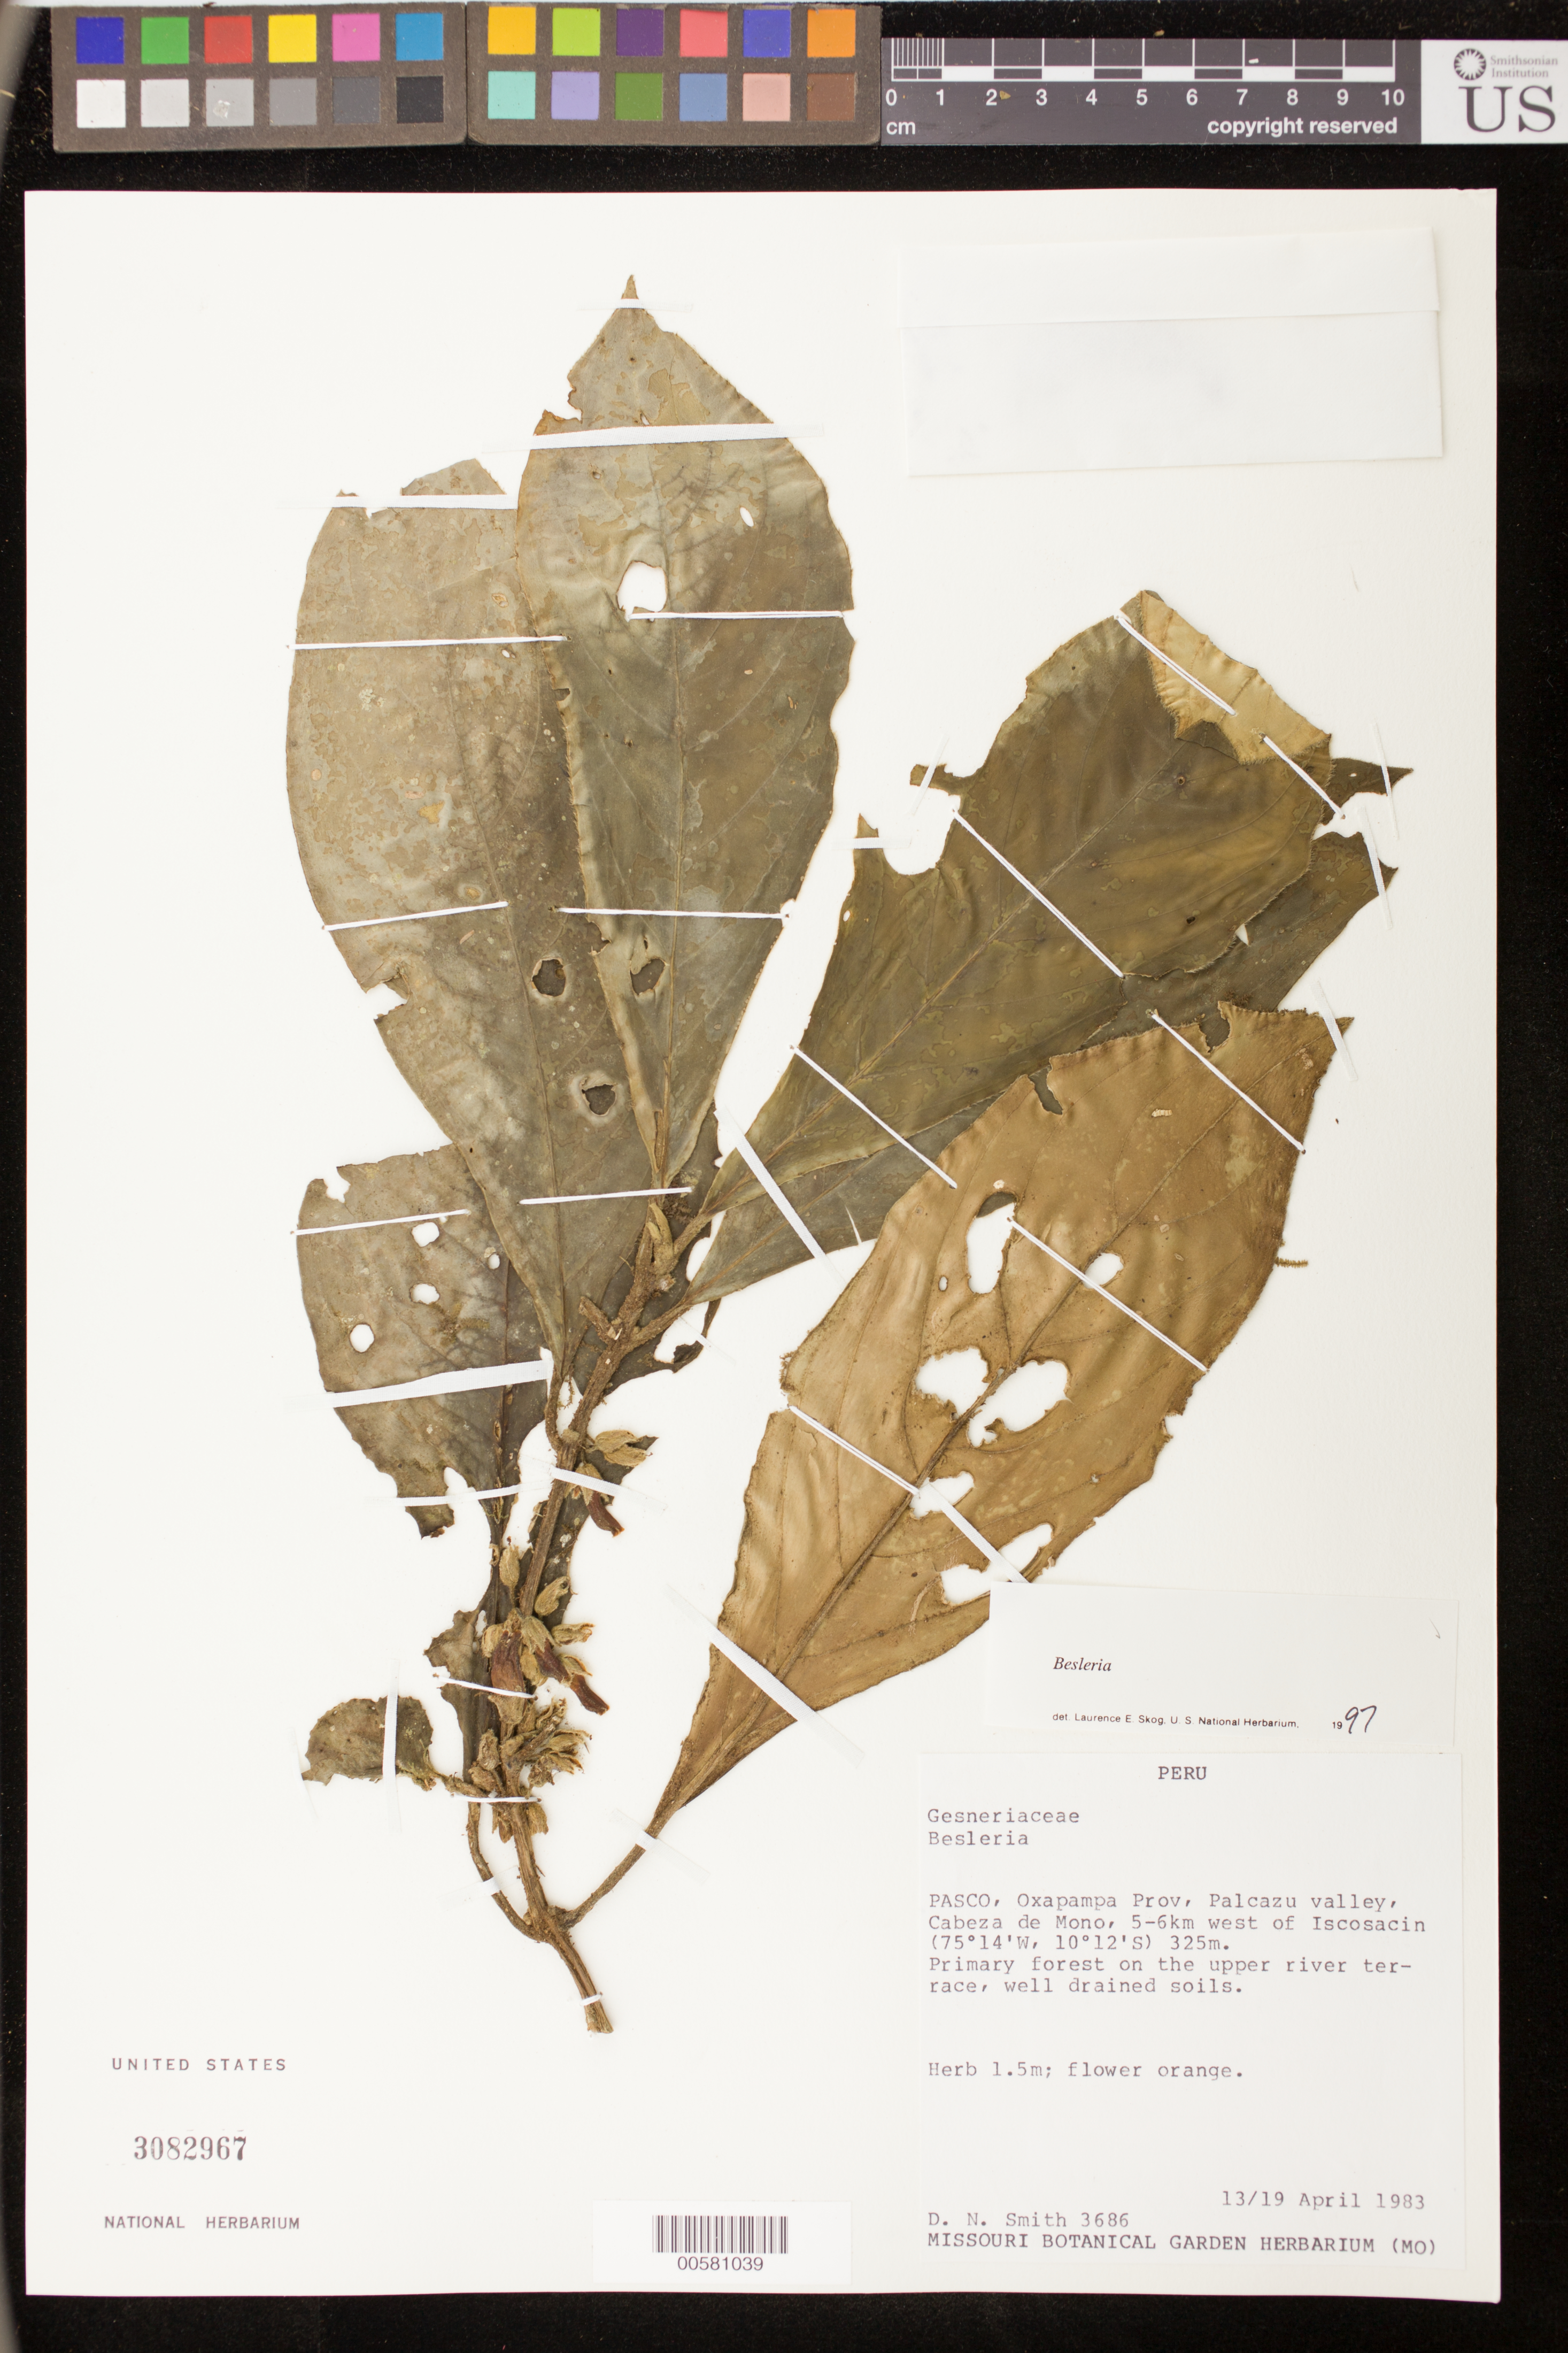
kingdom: Plantae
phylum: Tracheophyta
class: Magnoliopsida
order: Lamiales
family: Gesneriaceae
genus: Besleria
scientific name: Besleria sp.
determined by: Skog, Laurence E.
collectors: D. Smith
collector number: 3686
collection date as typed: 13-19 Apr 1983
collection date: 1983-04-13/1983-04-19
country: Peru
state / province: Pasco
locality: Prov. Oxapampa; Palcazu valley, Cabeza de Mono, 5-6 km W of Iscosacin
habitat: Primary forest on upper river terrace, well drained soils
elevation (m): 325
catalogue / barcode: US 3082967